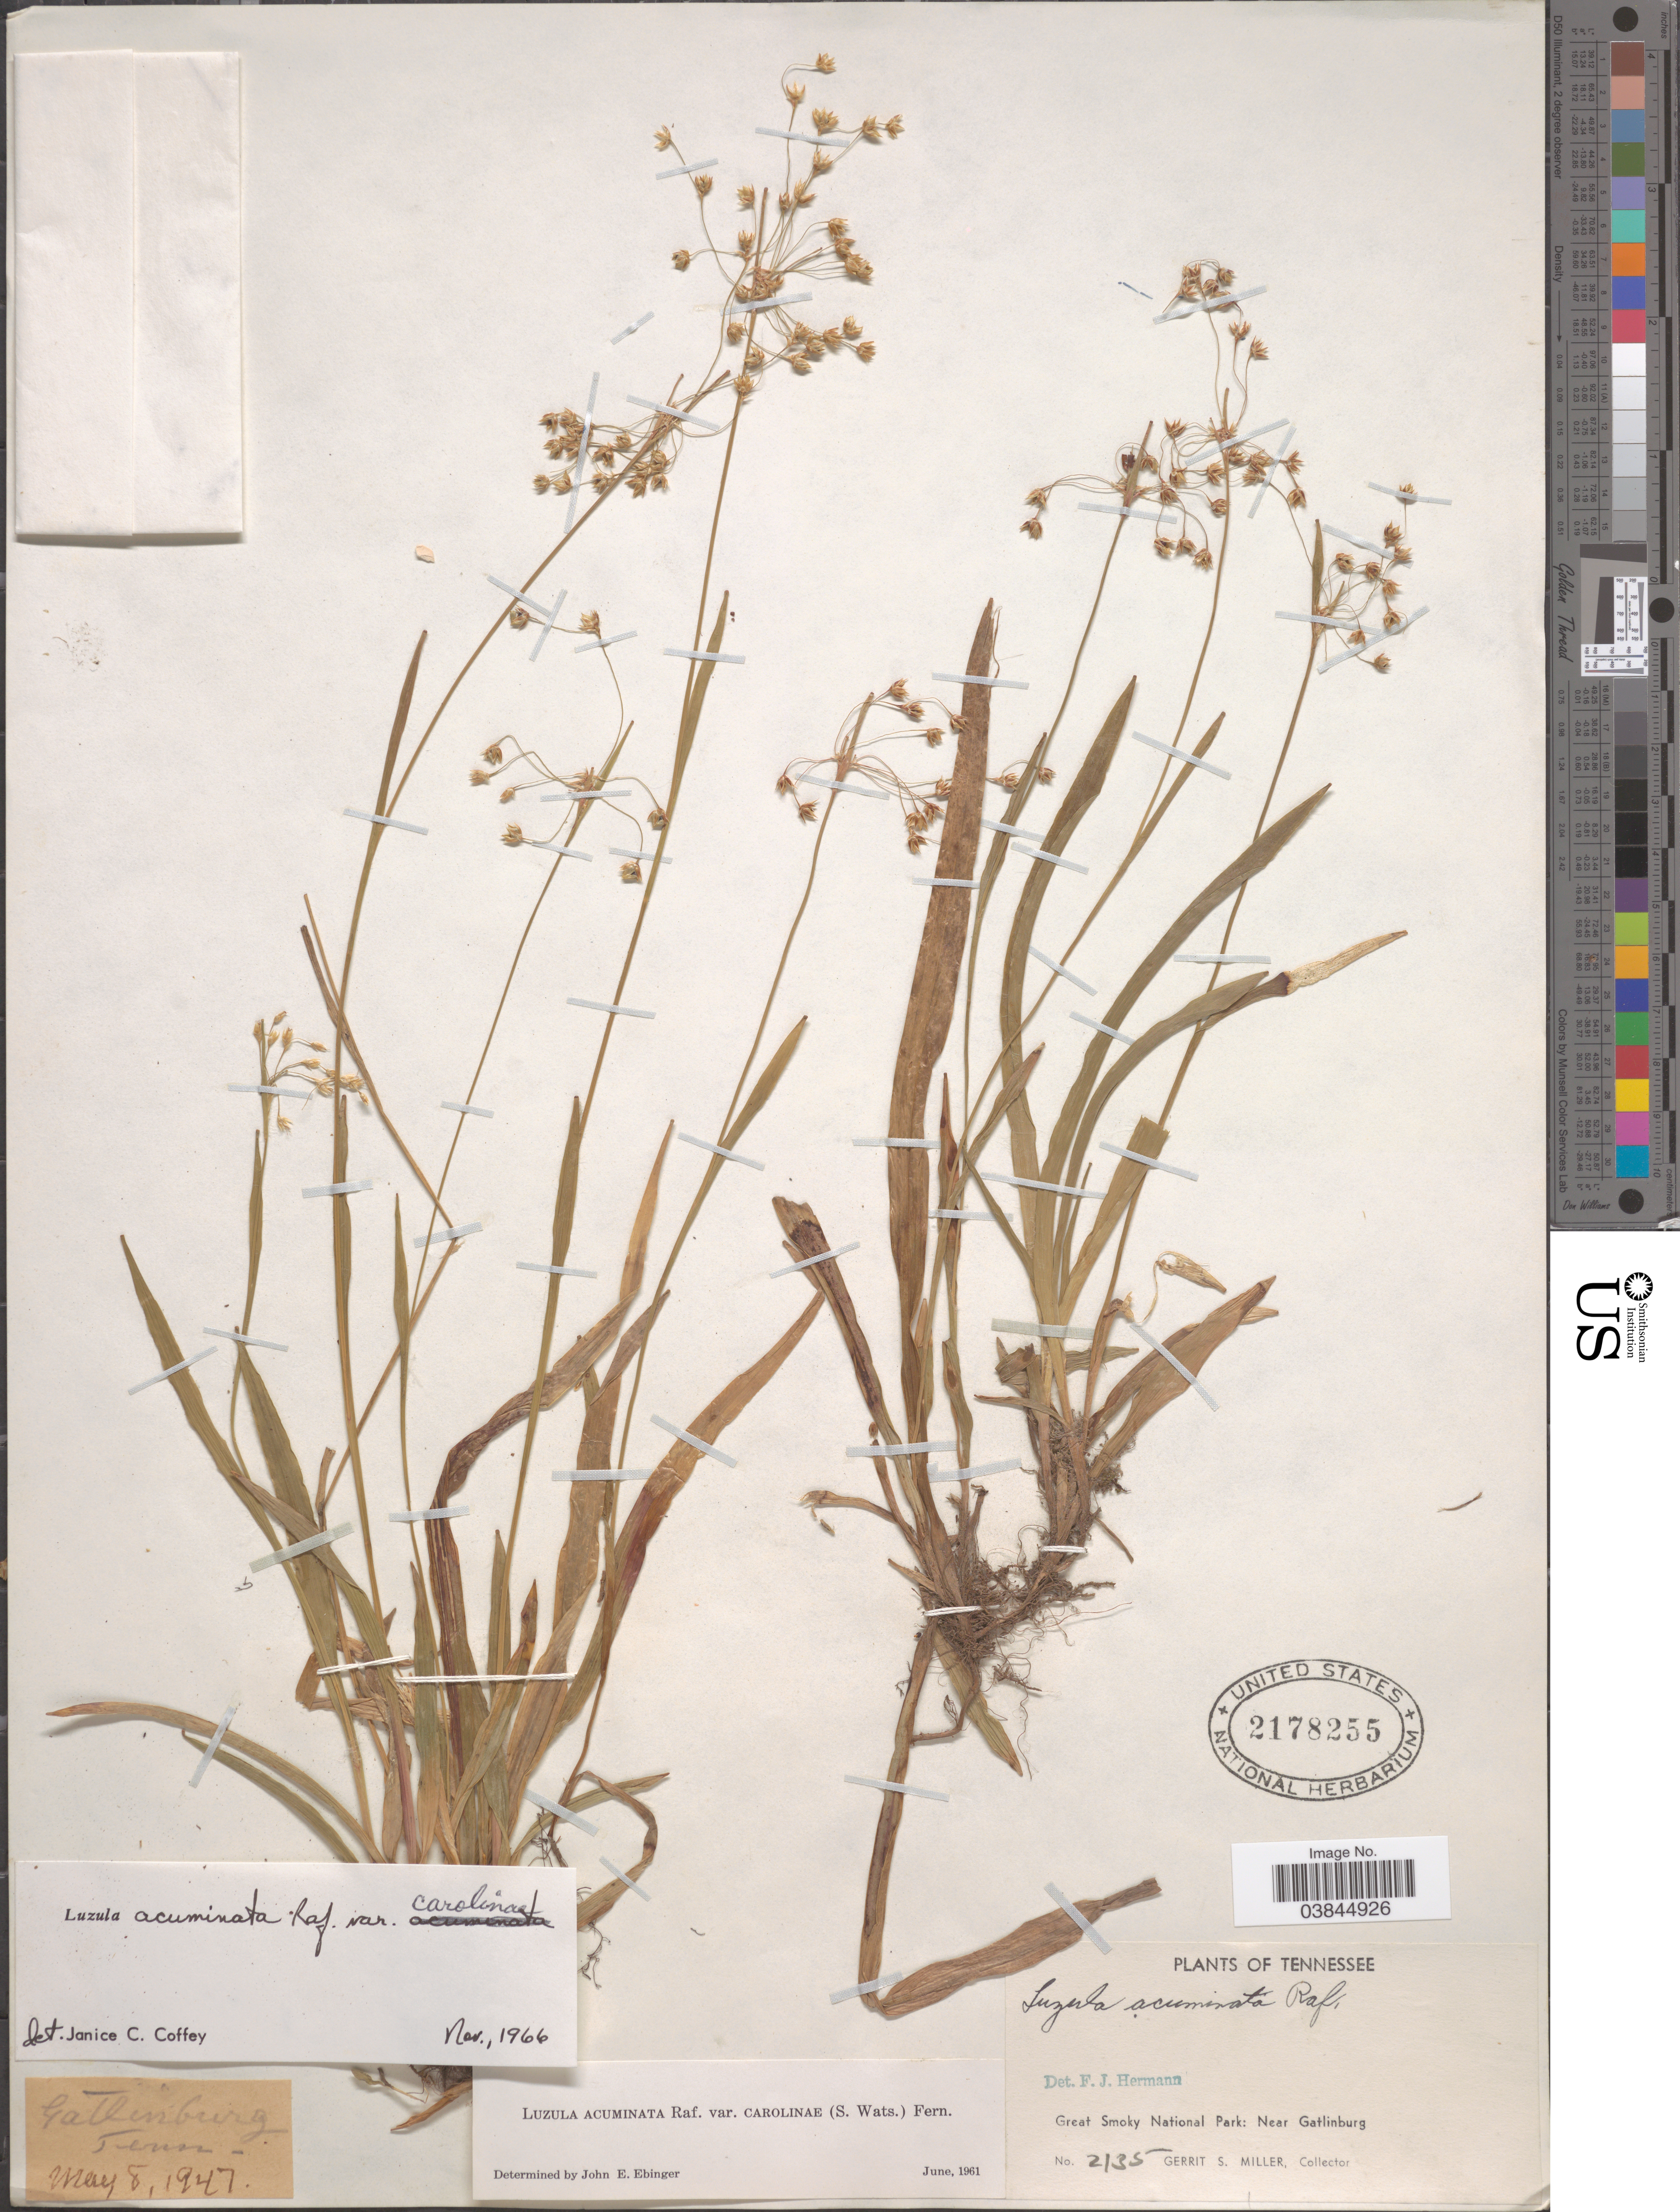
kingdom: Plantae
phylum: Tracheophyta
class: Liliopsida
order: Poales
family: Juncaceae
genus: Luzula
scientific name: Luzula acuminata var. carolinae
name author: (S. Watson) Fernald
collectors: G. S. Miller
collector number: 2135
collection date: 1947-05-08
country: United States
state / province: Tennessee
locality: Great Smoky National Park: Near Gatlingburg.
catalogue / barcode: US 2178255